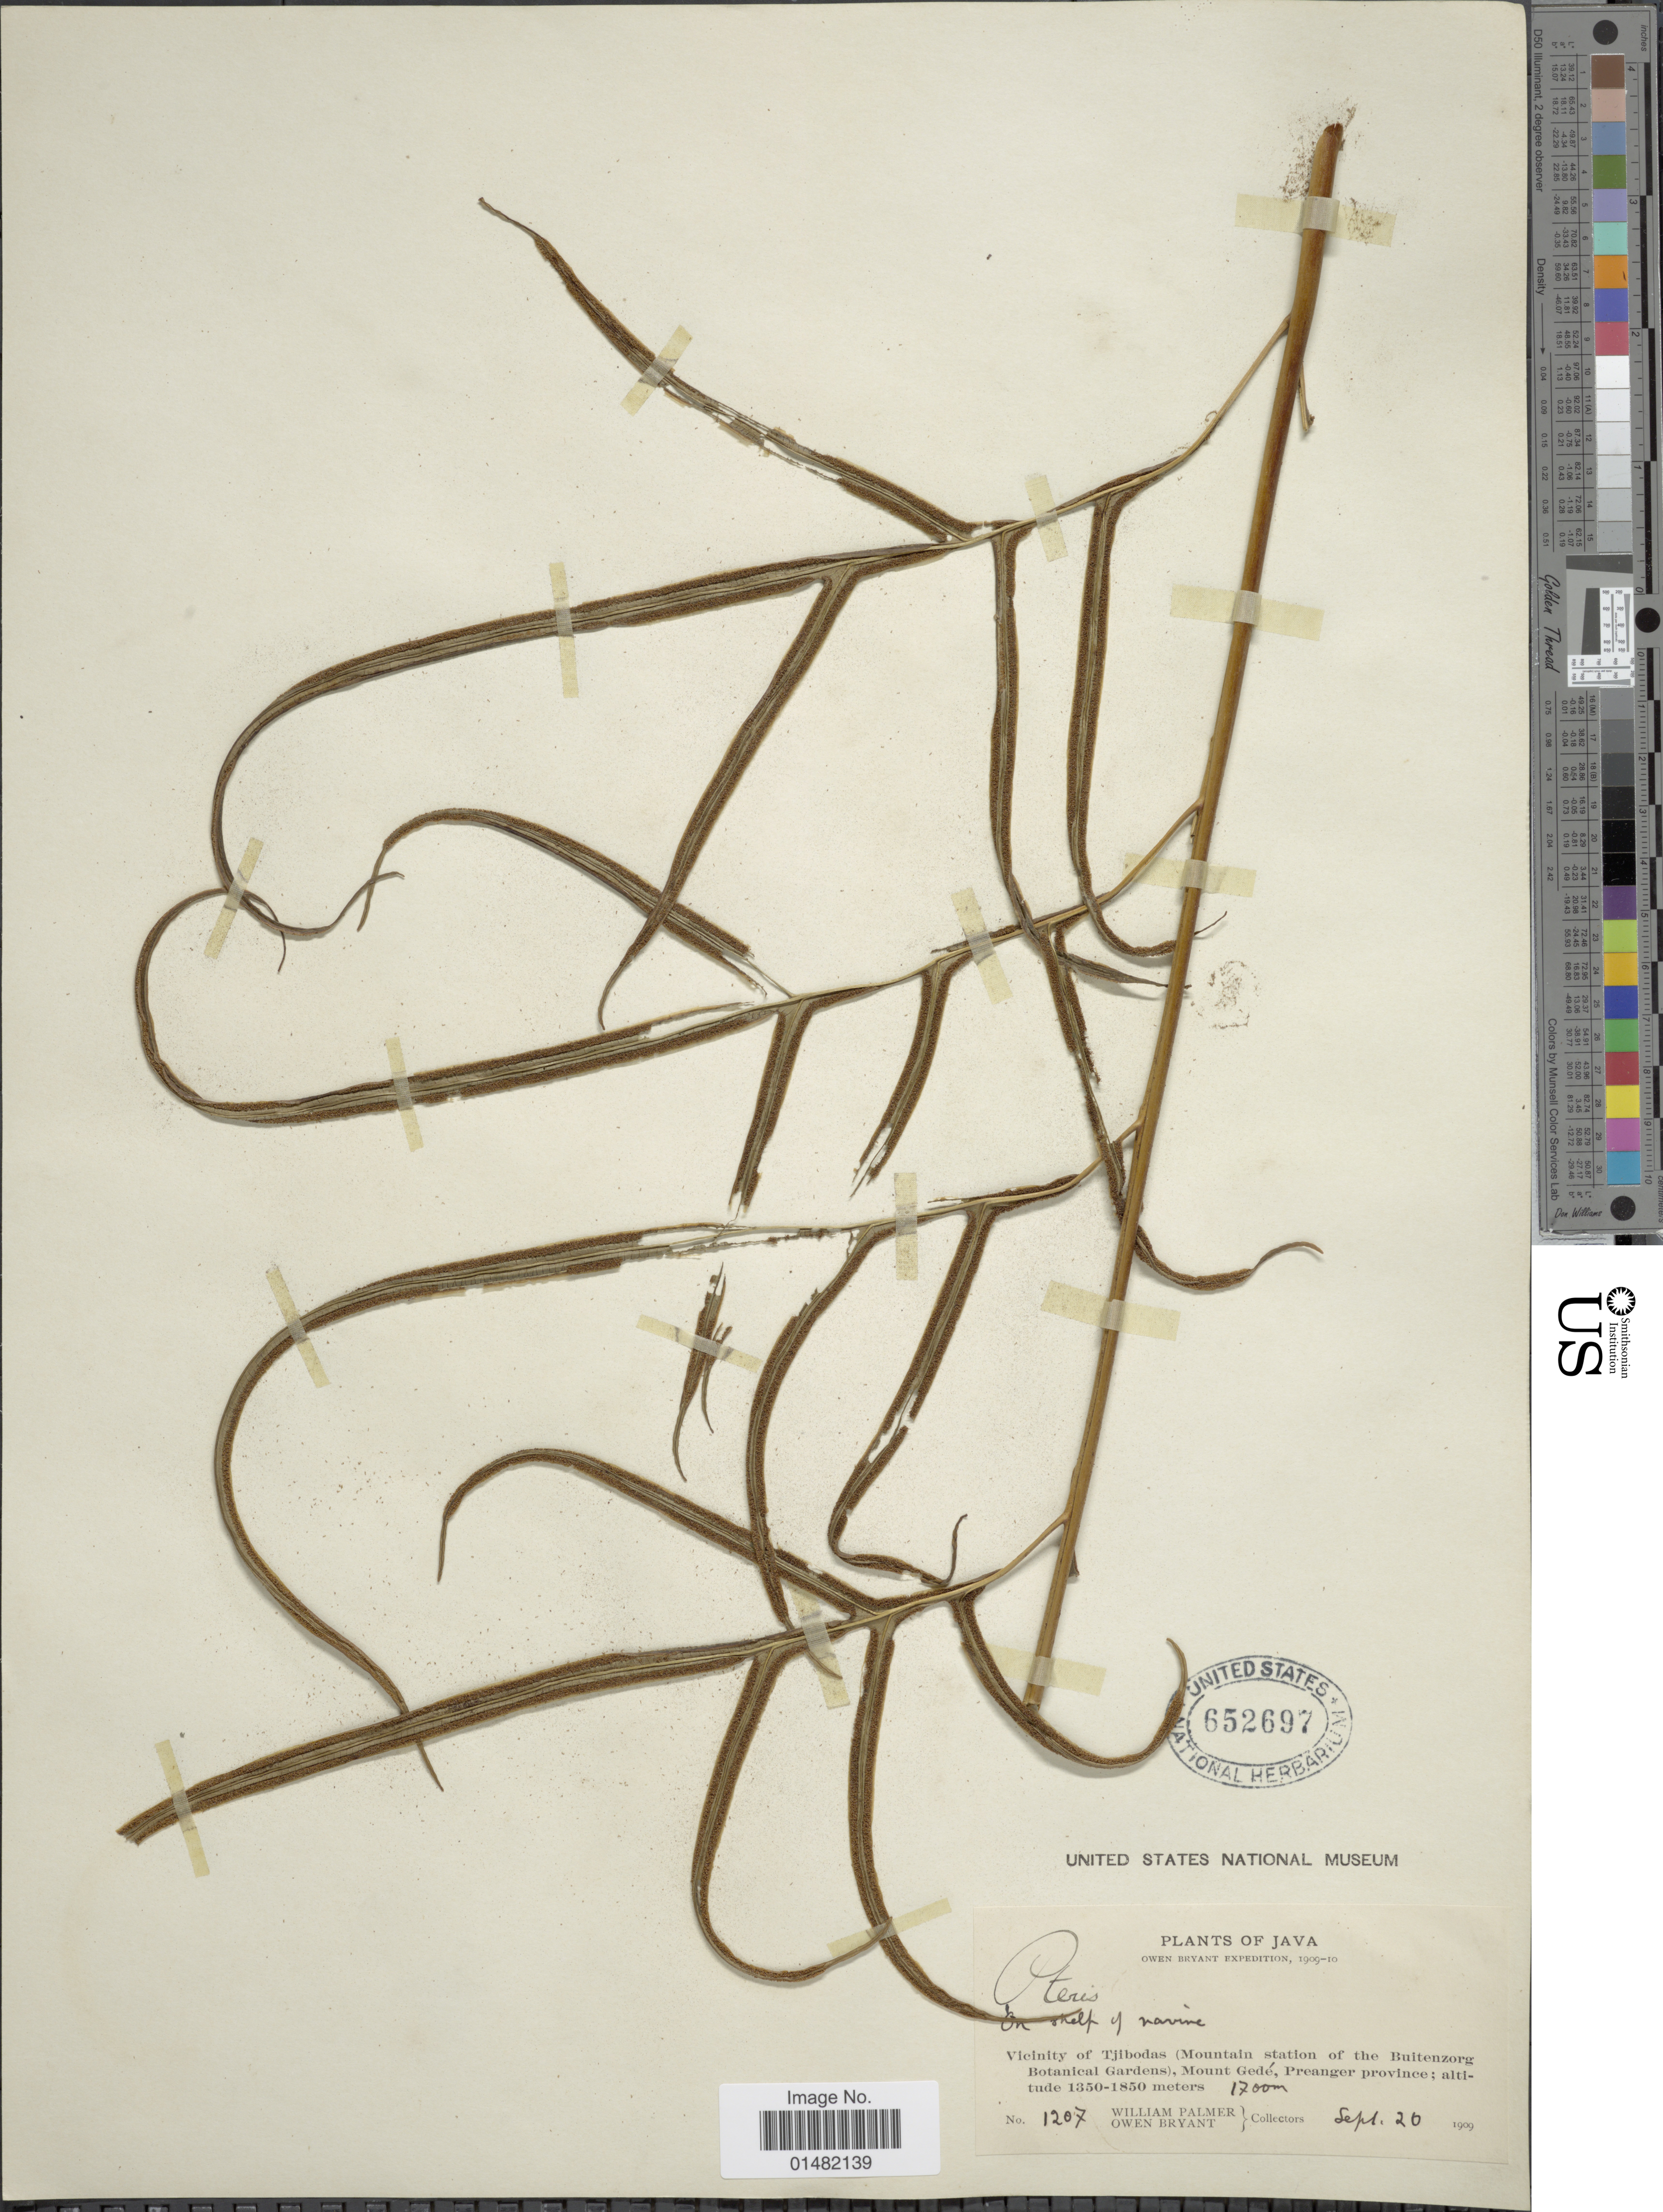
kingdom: Plantae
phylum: Tracheophyta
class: Polypodiopsida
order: Polypodiales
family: Pteridaceae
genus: Pteris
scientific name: Pteris sp.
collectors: W. Palmer & O. Bryant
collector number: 1207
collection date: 1909-09-20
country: Indonesia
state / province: Java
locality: Vicinity of Tjibodas (Mountain station of the Buitenzorg Botanical Gardens), Mount Gedé, Preanger province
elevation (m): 1700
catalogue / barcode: US 652697